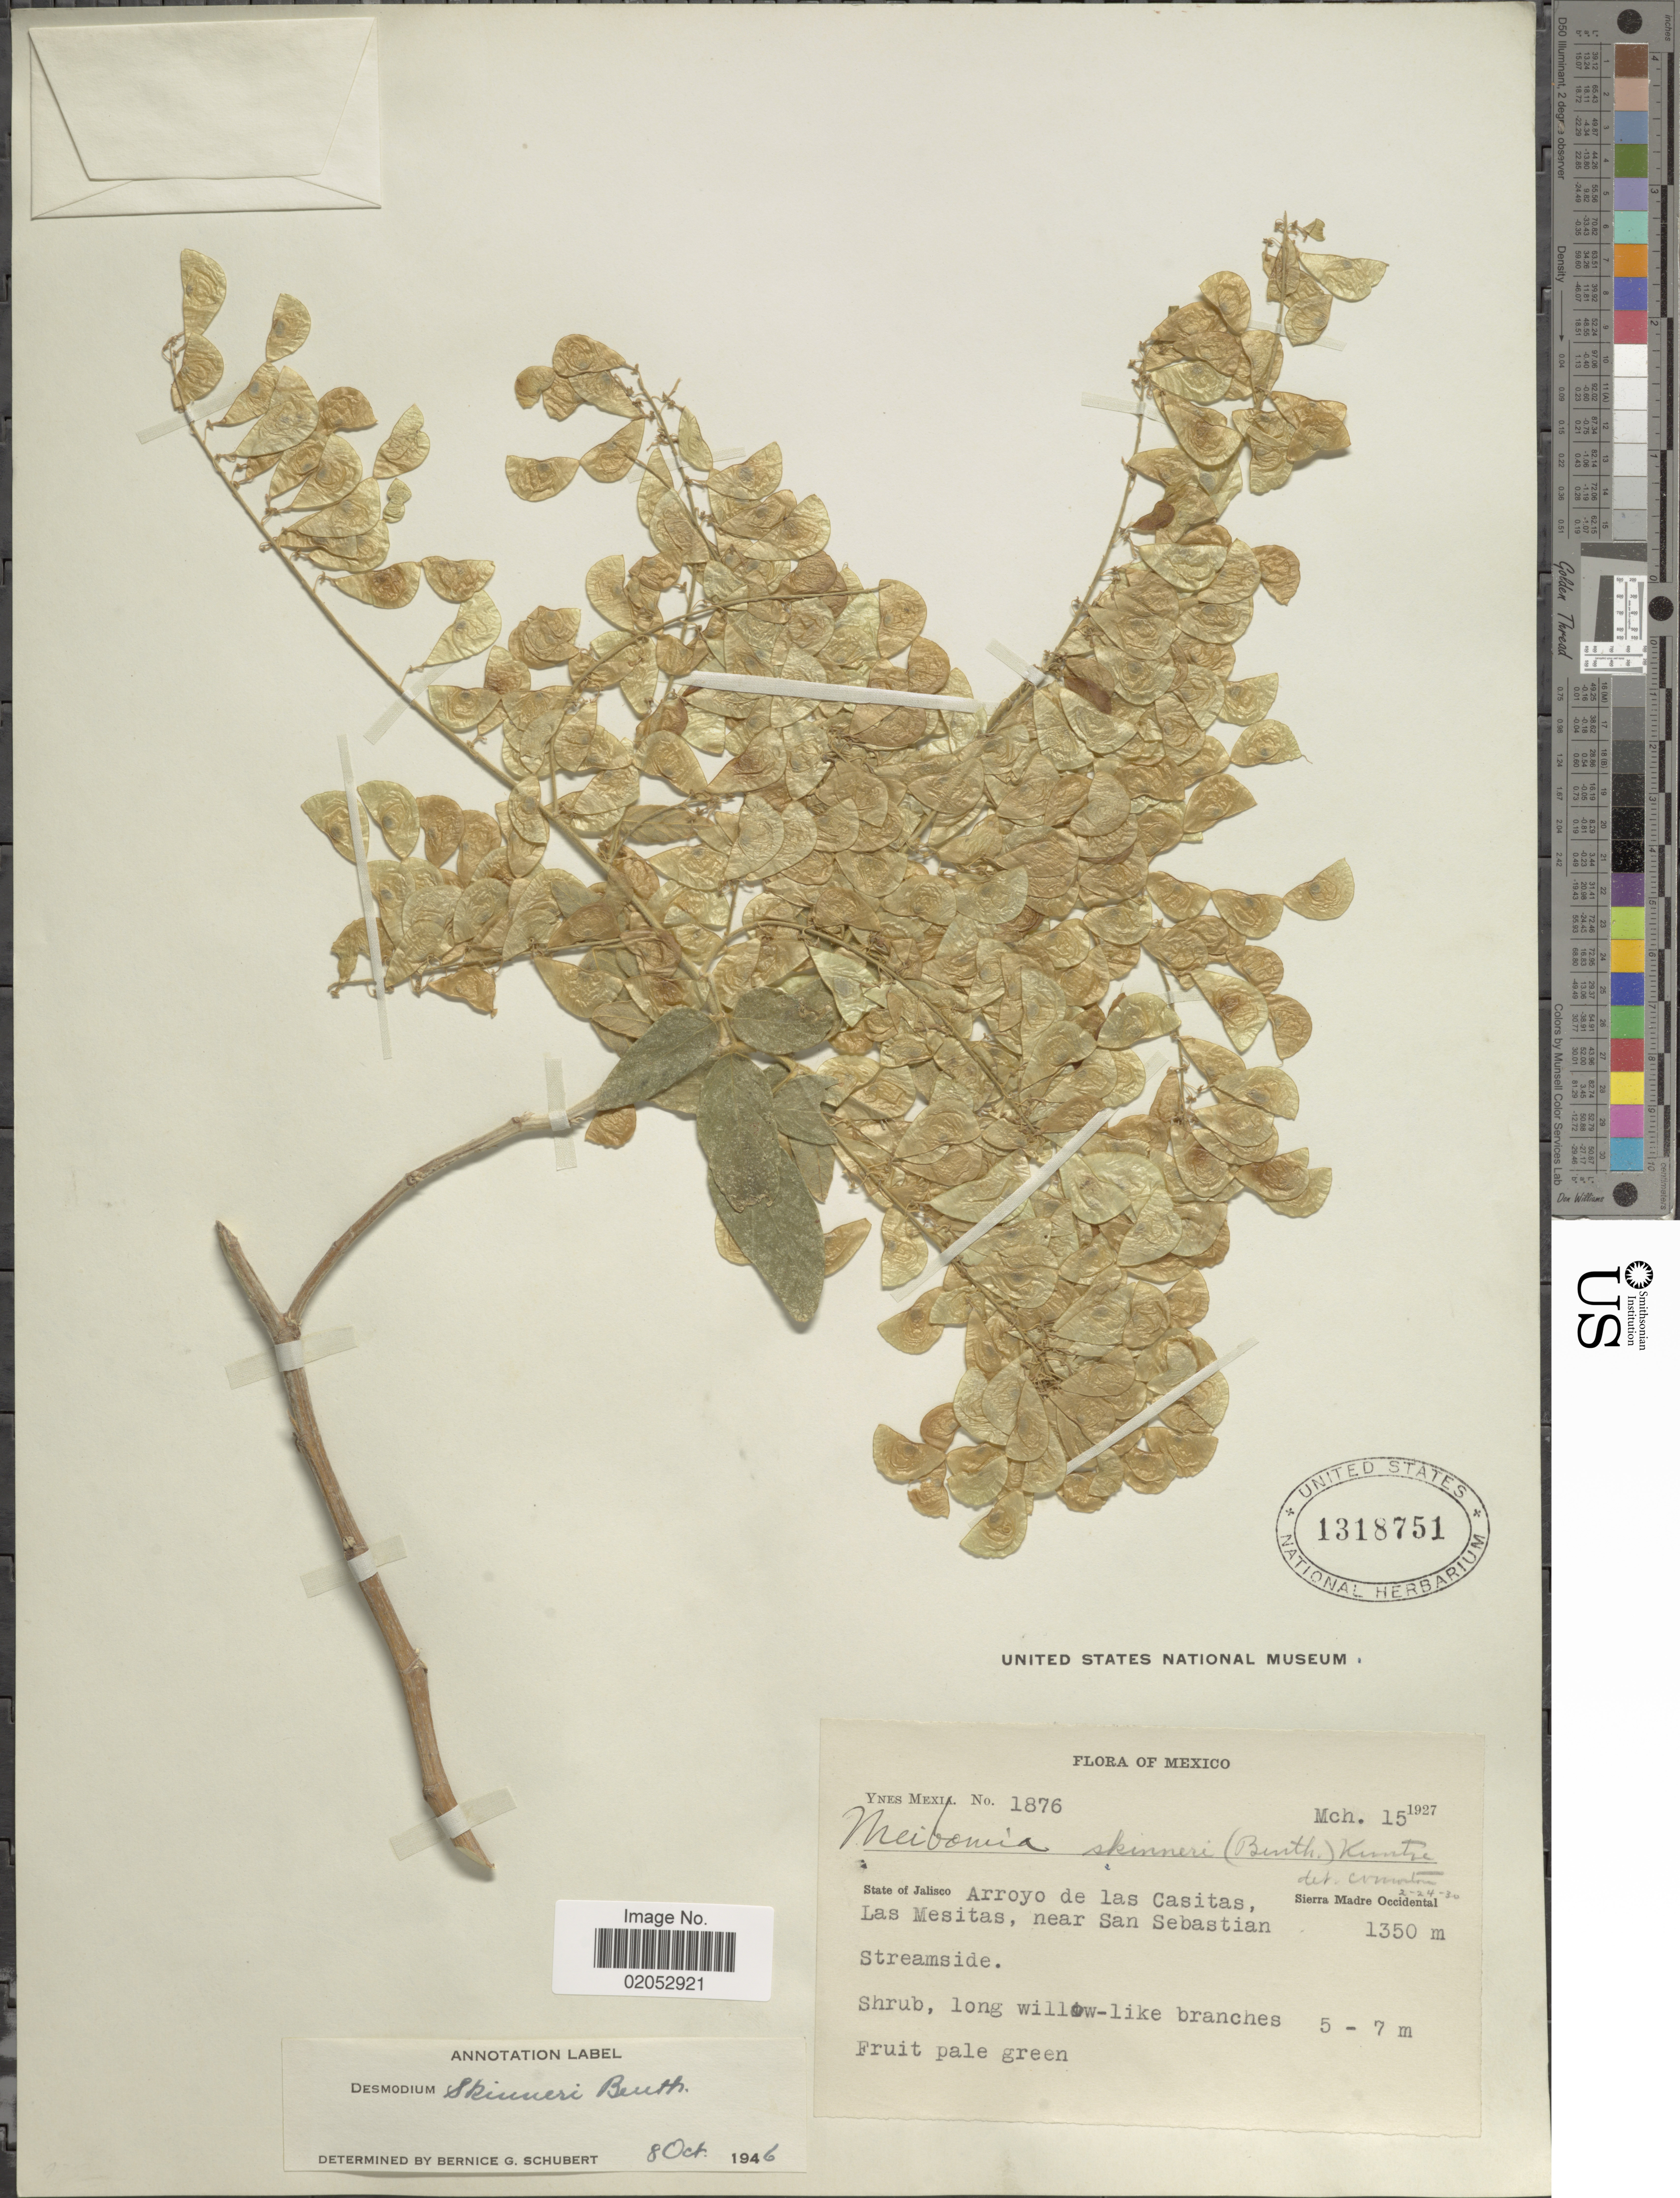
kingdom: Plantae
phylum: Tracheophyta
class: Magnoliopsida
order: Fabales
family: Fabaceae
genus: Desmodium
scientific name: Desmodium skinneri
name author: Benth. ex Hemsl.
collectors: Y. Mexia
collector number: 1876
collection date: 1927-03-15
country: Mexico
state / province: Jalisco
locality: Arroyo de Las Casitas Las Mesitas, near San Sebastian, Sierra Madre Occidental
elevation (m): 1350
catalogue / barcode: US 1318751